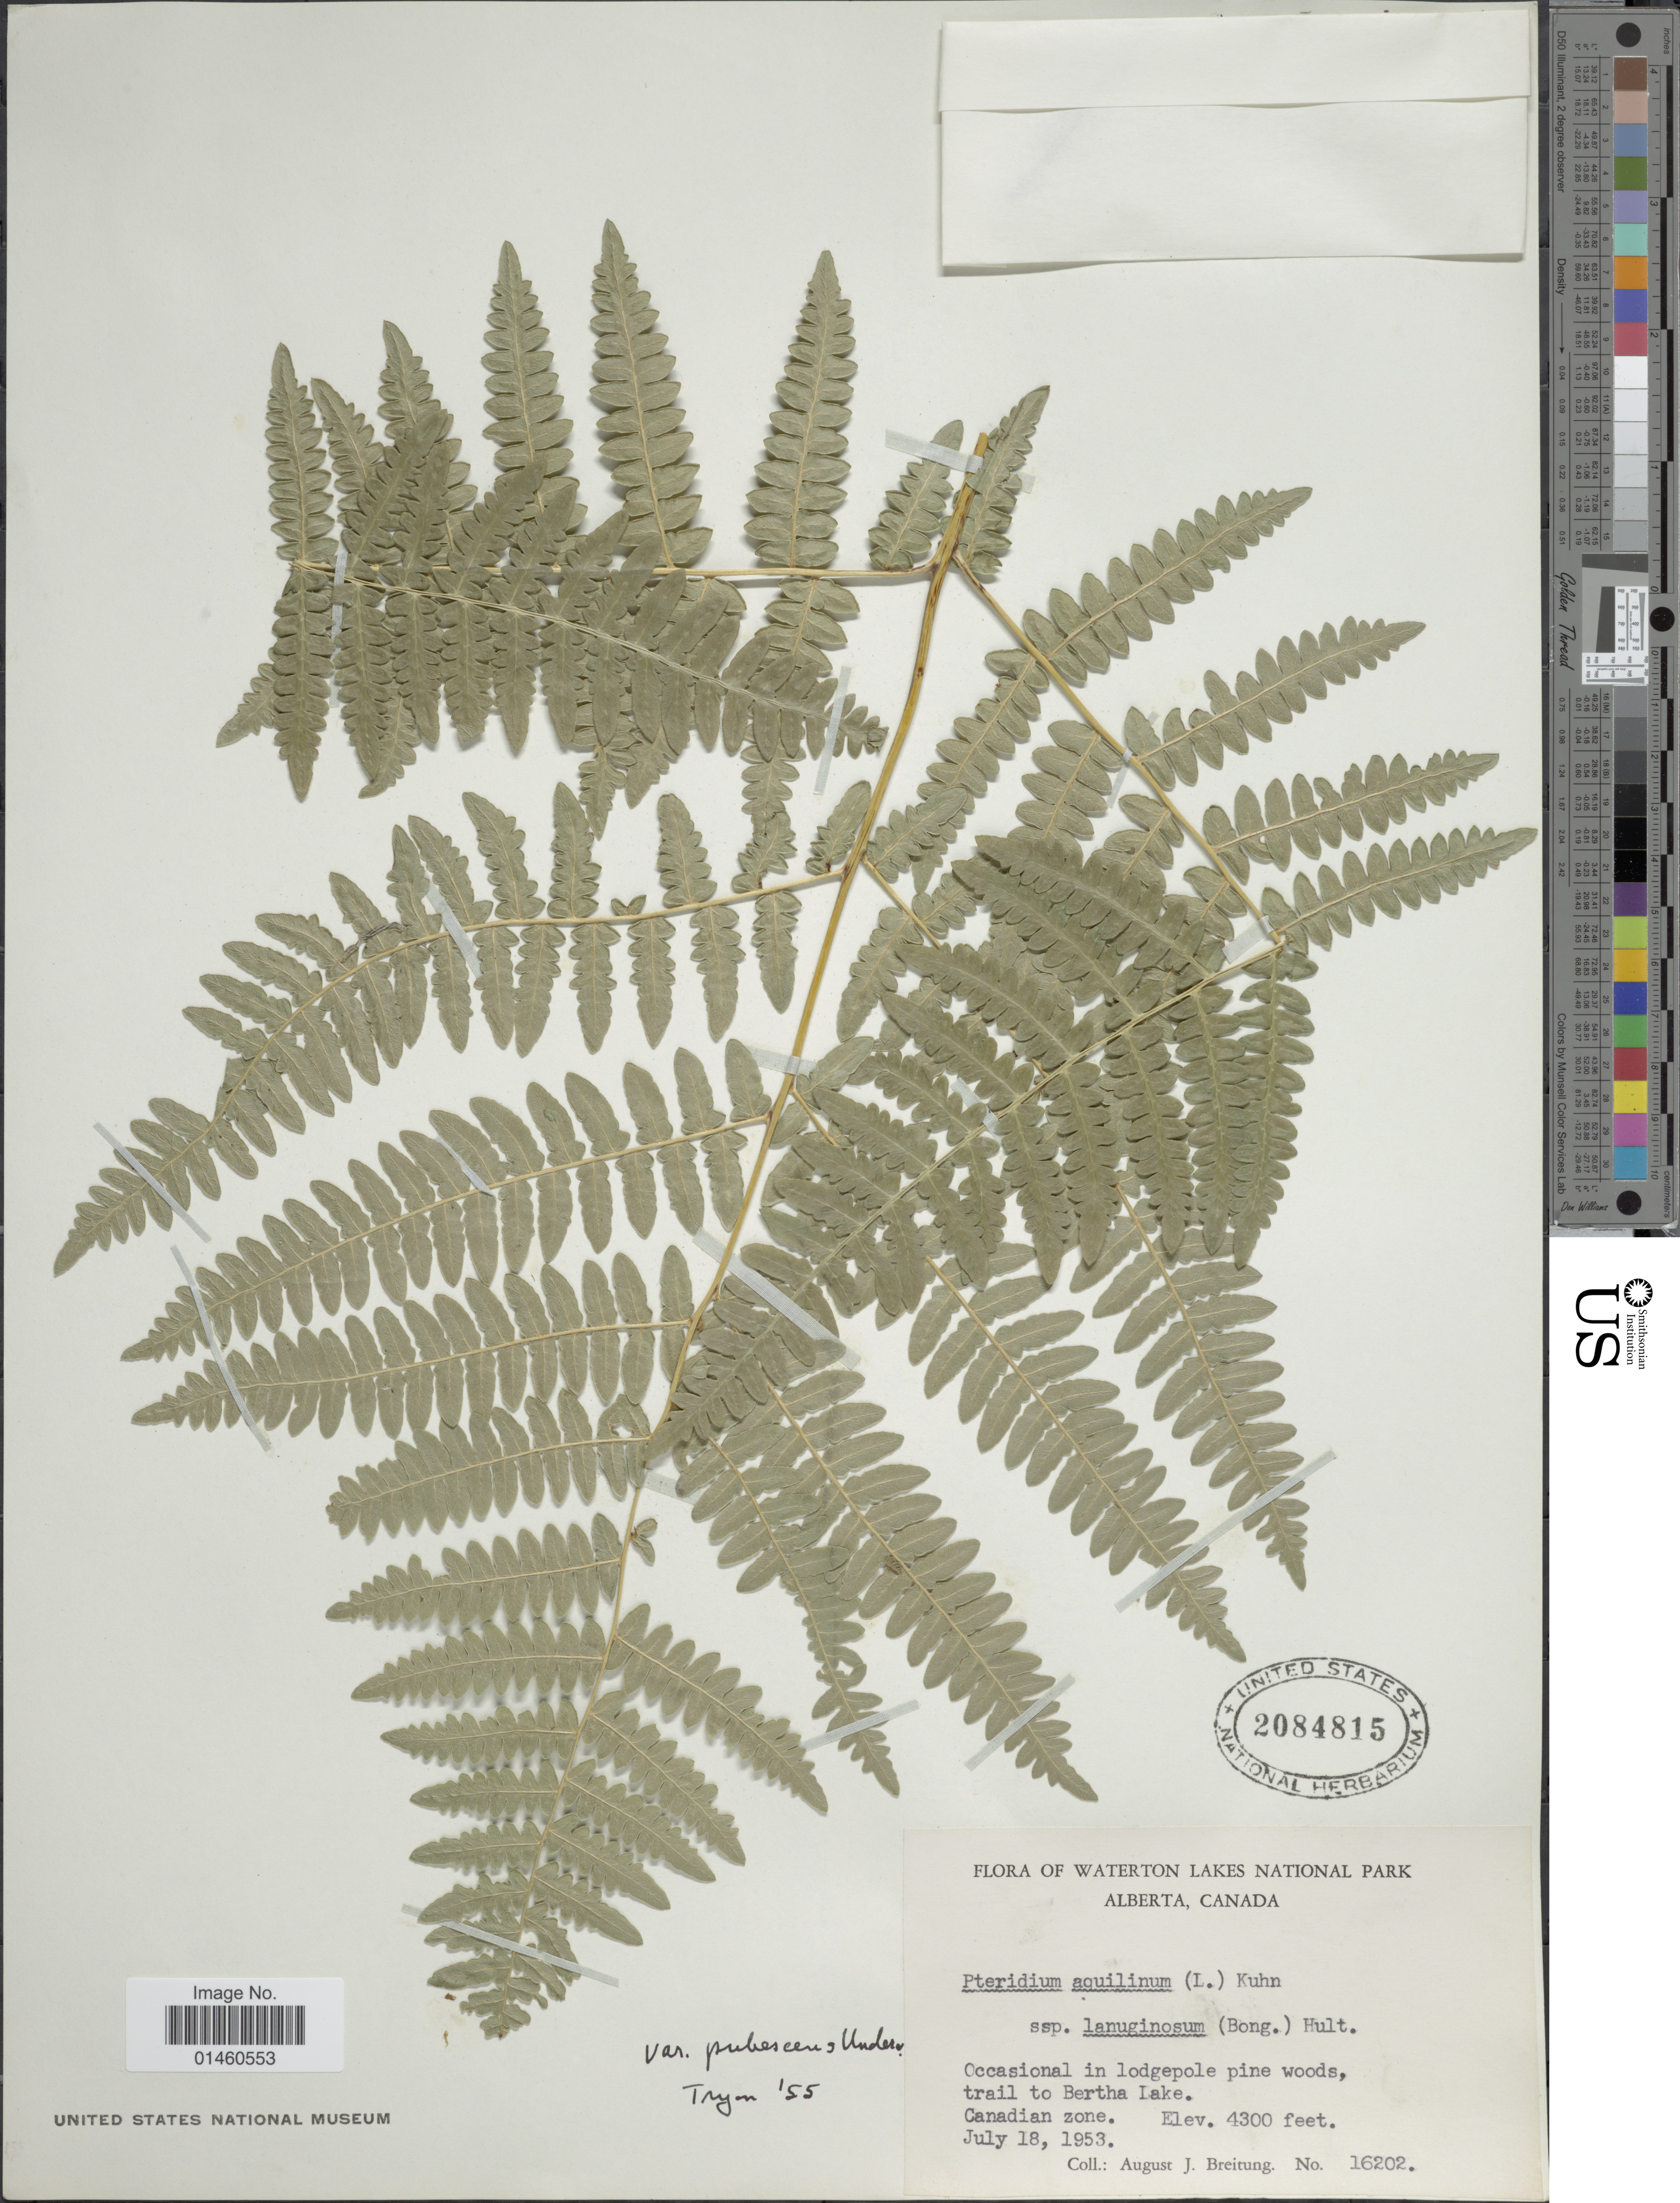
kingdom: Plantae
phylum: Tracheophyta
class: Polypodiopsida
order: Polypodiales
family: Dennstaedtiaceae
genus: Pteridium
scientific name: Pteridium pubescens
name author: (Underw.) Christenh.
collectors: A. Breitung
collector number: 16202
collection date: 1953-07-18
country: Canada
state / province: Alberta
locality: Waterton Lakes National Park, trail to Bertha Lake, Canadian zone.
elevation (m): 1311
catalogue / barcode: US 2084815